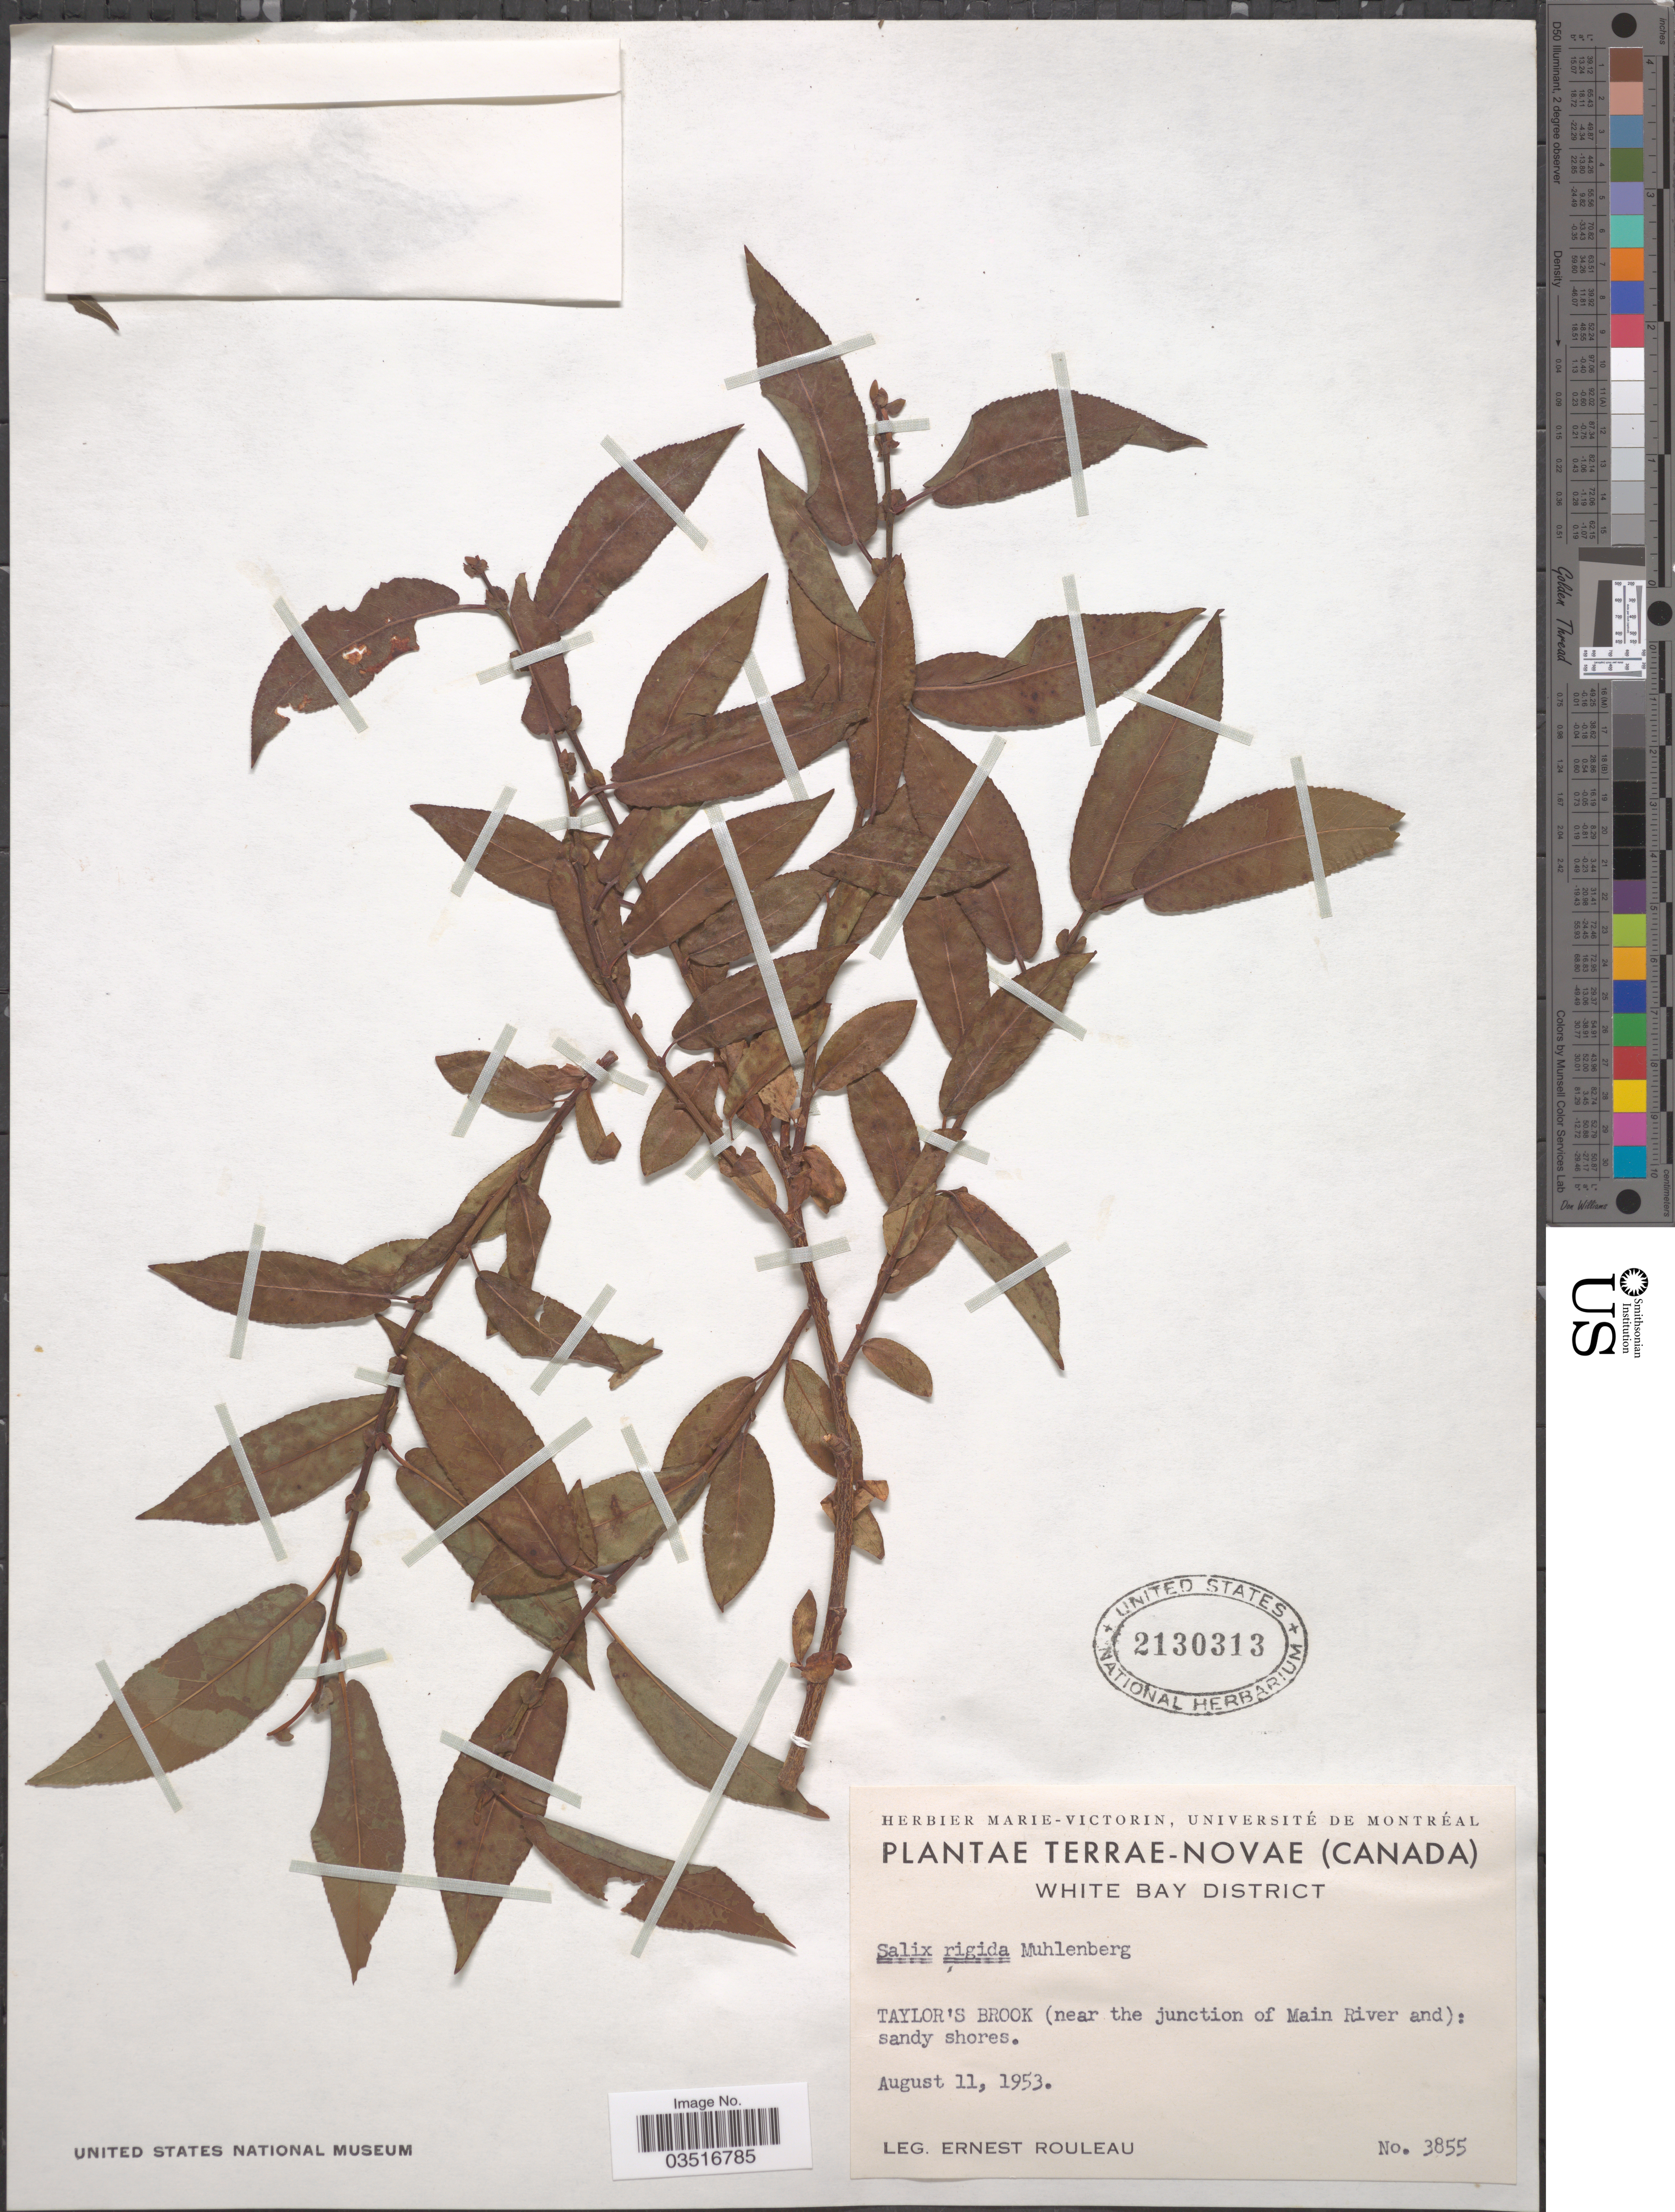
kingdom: Plantae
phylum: Tracheophyta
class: Magnoliopsida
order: Malpighiales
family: Salicaceae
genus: Salix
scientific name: Salix rigida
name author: Muhl.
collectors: E. Rouleau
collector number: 3855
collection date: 1953-08-11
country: Canada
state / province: Newfoundland and Labrador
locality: Terrae-Novae. White Bay District. Taylor's Brook (near the junction of Main River and): sandy shores.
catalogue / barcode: US 2130313